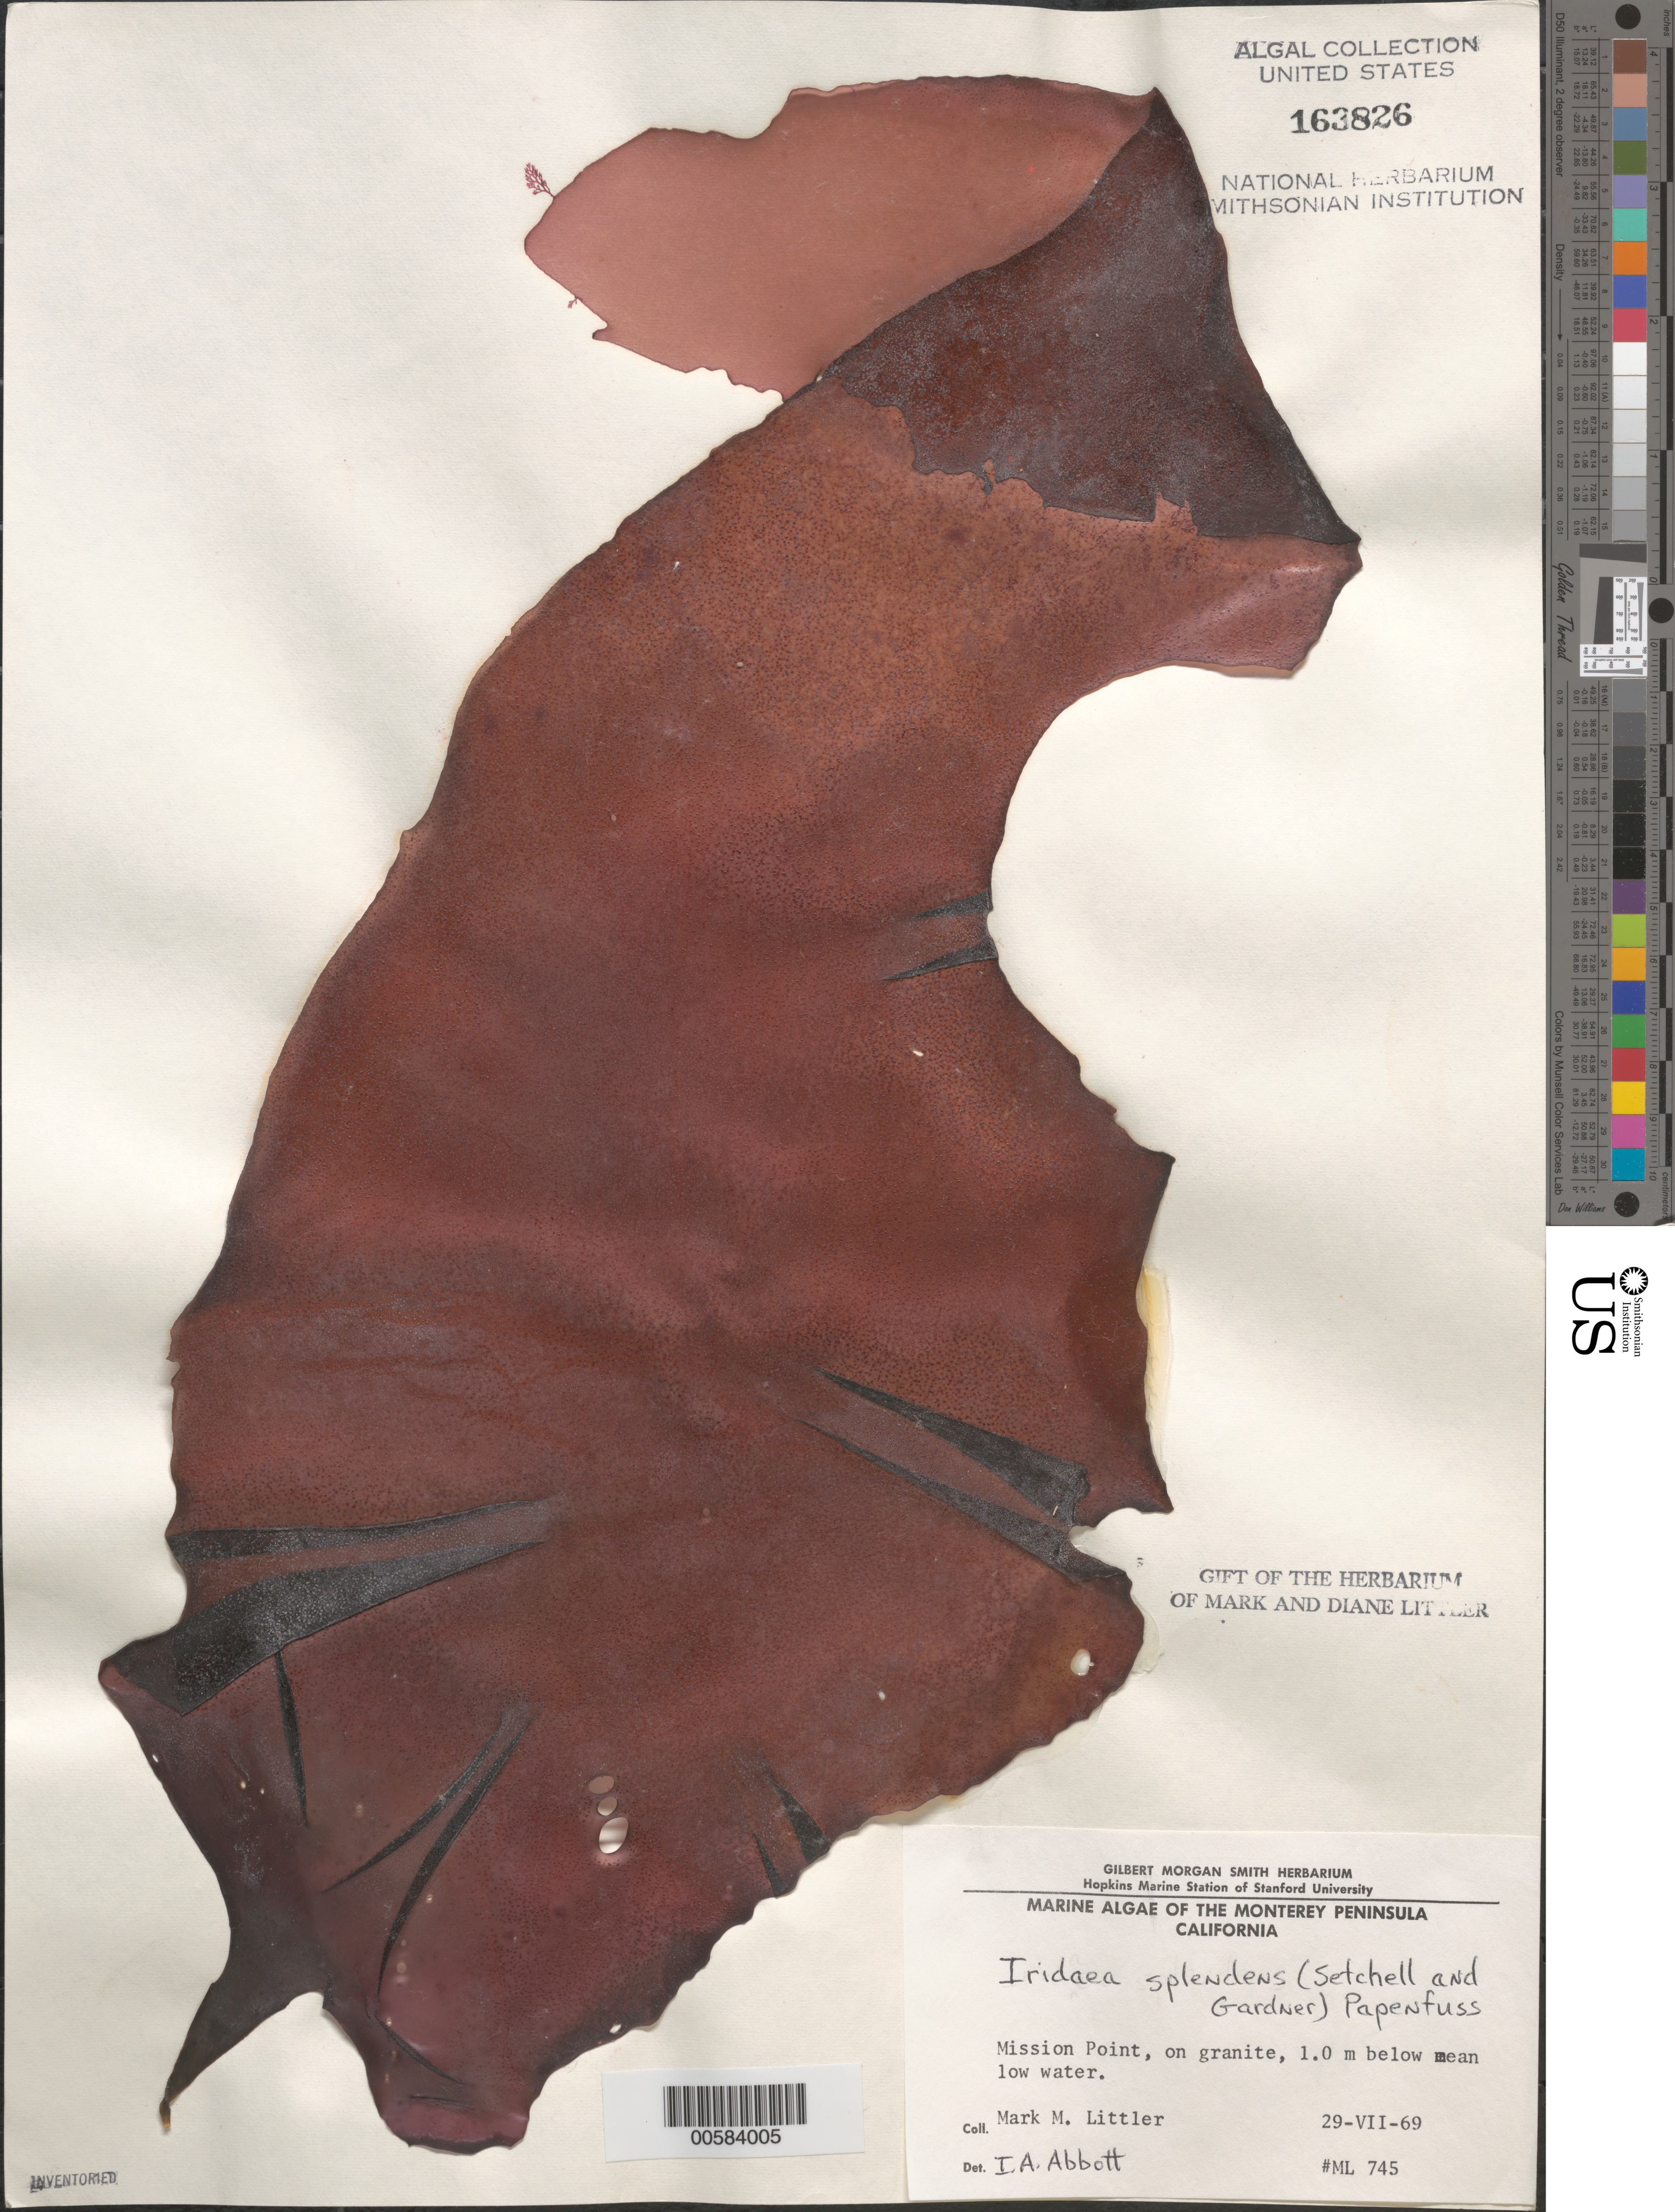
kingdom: Plantae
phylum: Rhodophyta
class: Florideophyceae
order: Gigartinales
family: Gigartinaceae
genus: Mazzaella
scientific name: Mazzaella splendens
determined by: Algae name updating Project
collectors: M. M. Littler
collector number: ML 745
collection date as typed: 29 Jul 1969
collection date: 1969-07-29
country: United States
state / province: California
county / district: Monterey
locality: Mission Point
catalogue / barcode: US 163826